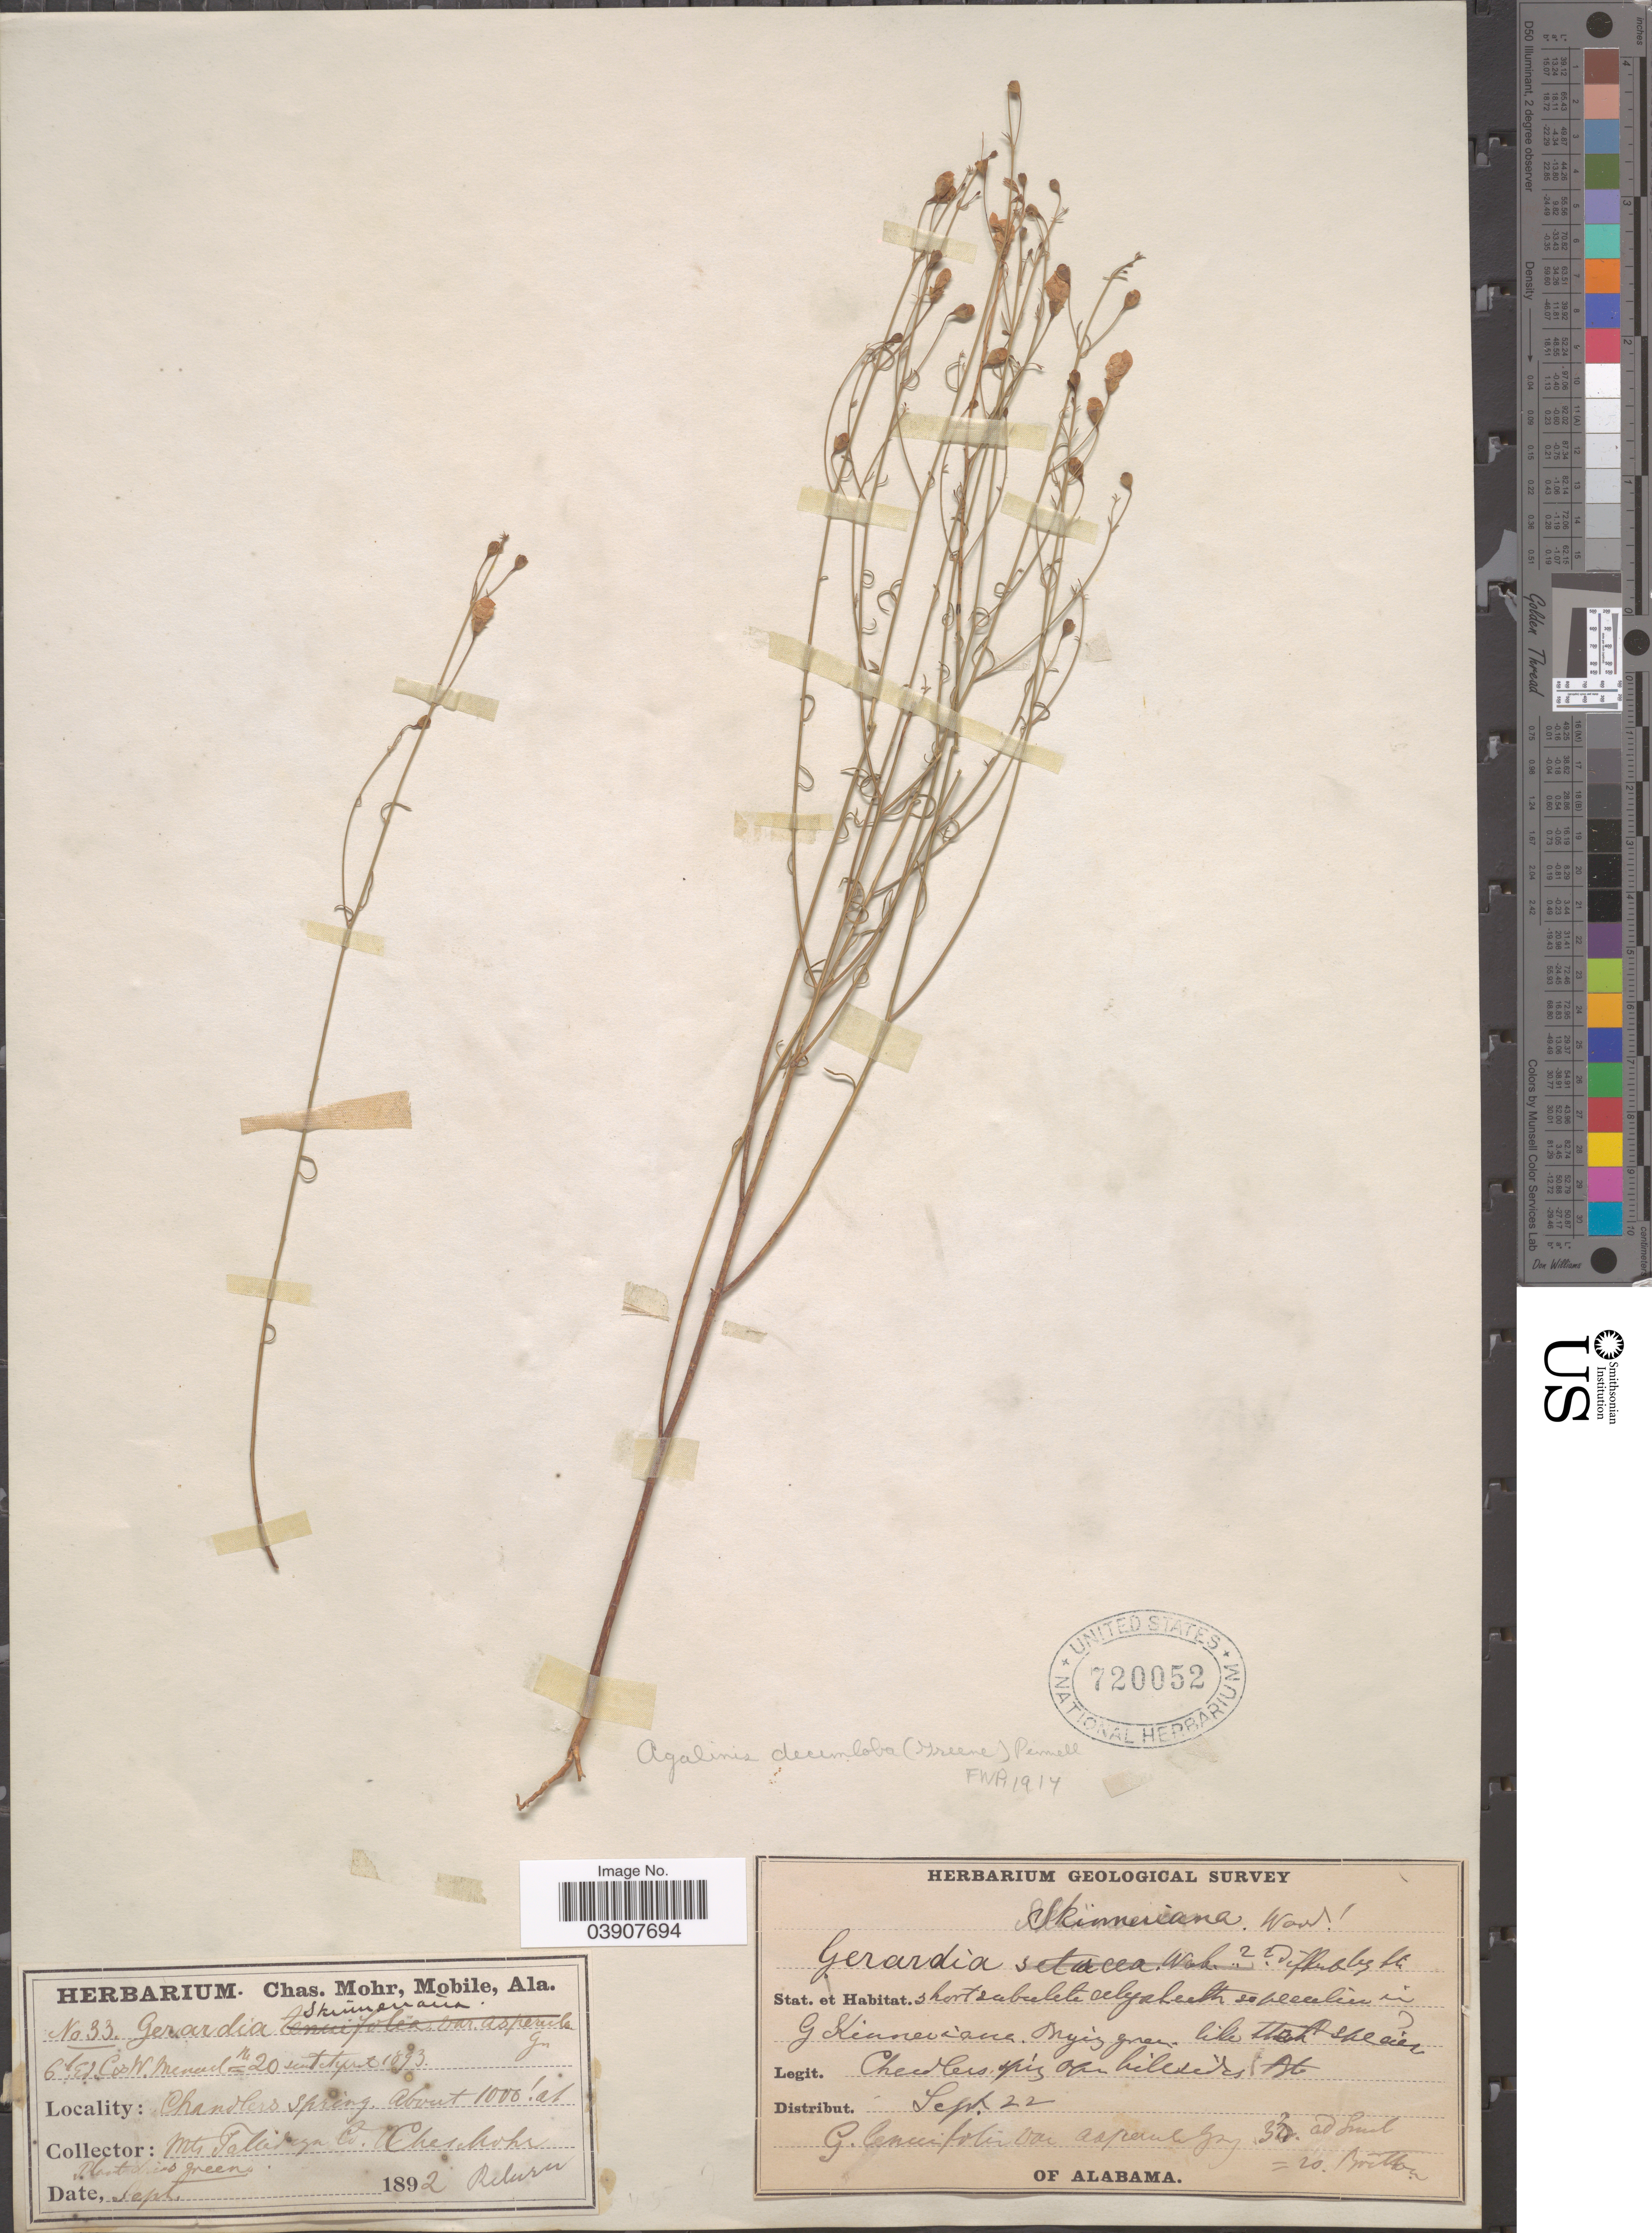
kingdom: Plantae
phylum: Tracheophyta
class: Magnoliopsida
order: Lamiales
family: Orobanchaceae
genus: Agalinis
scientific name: Agalinis besseyana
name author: (Britton) Britton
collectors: Mohr, C. T. (herbarium)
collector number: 33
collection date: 1892-09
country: United States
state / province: Alabama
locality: Chandlers Spring at Mts Talladega Co.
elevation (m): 305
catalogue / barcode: US 720052